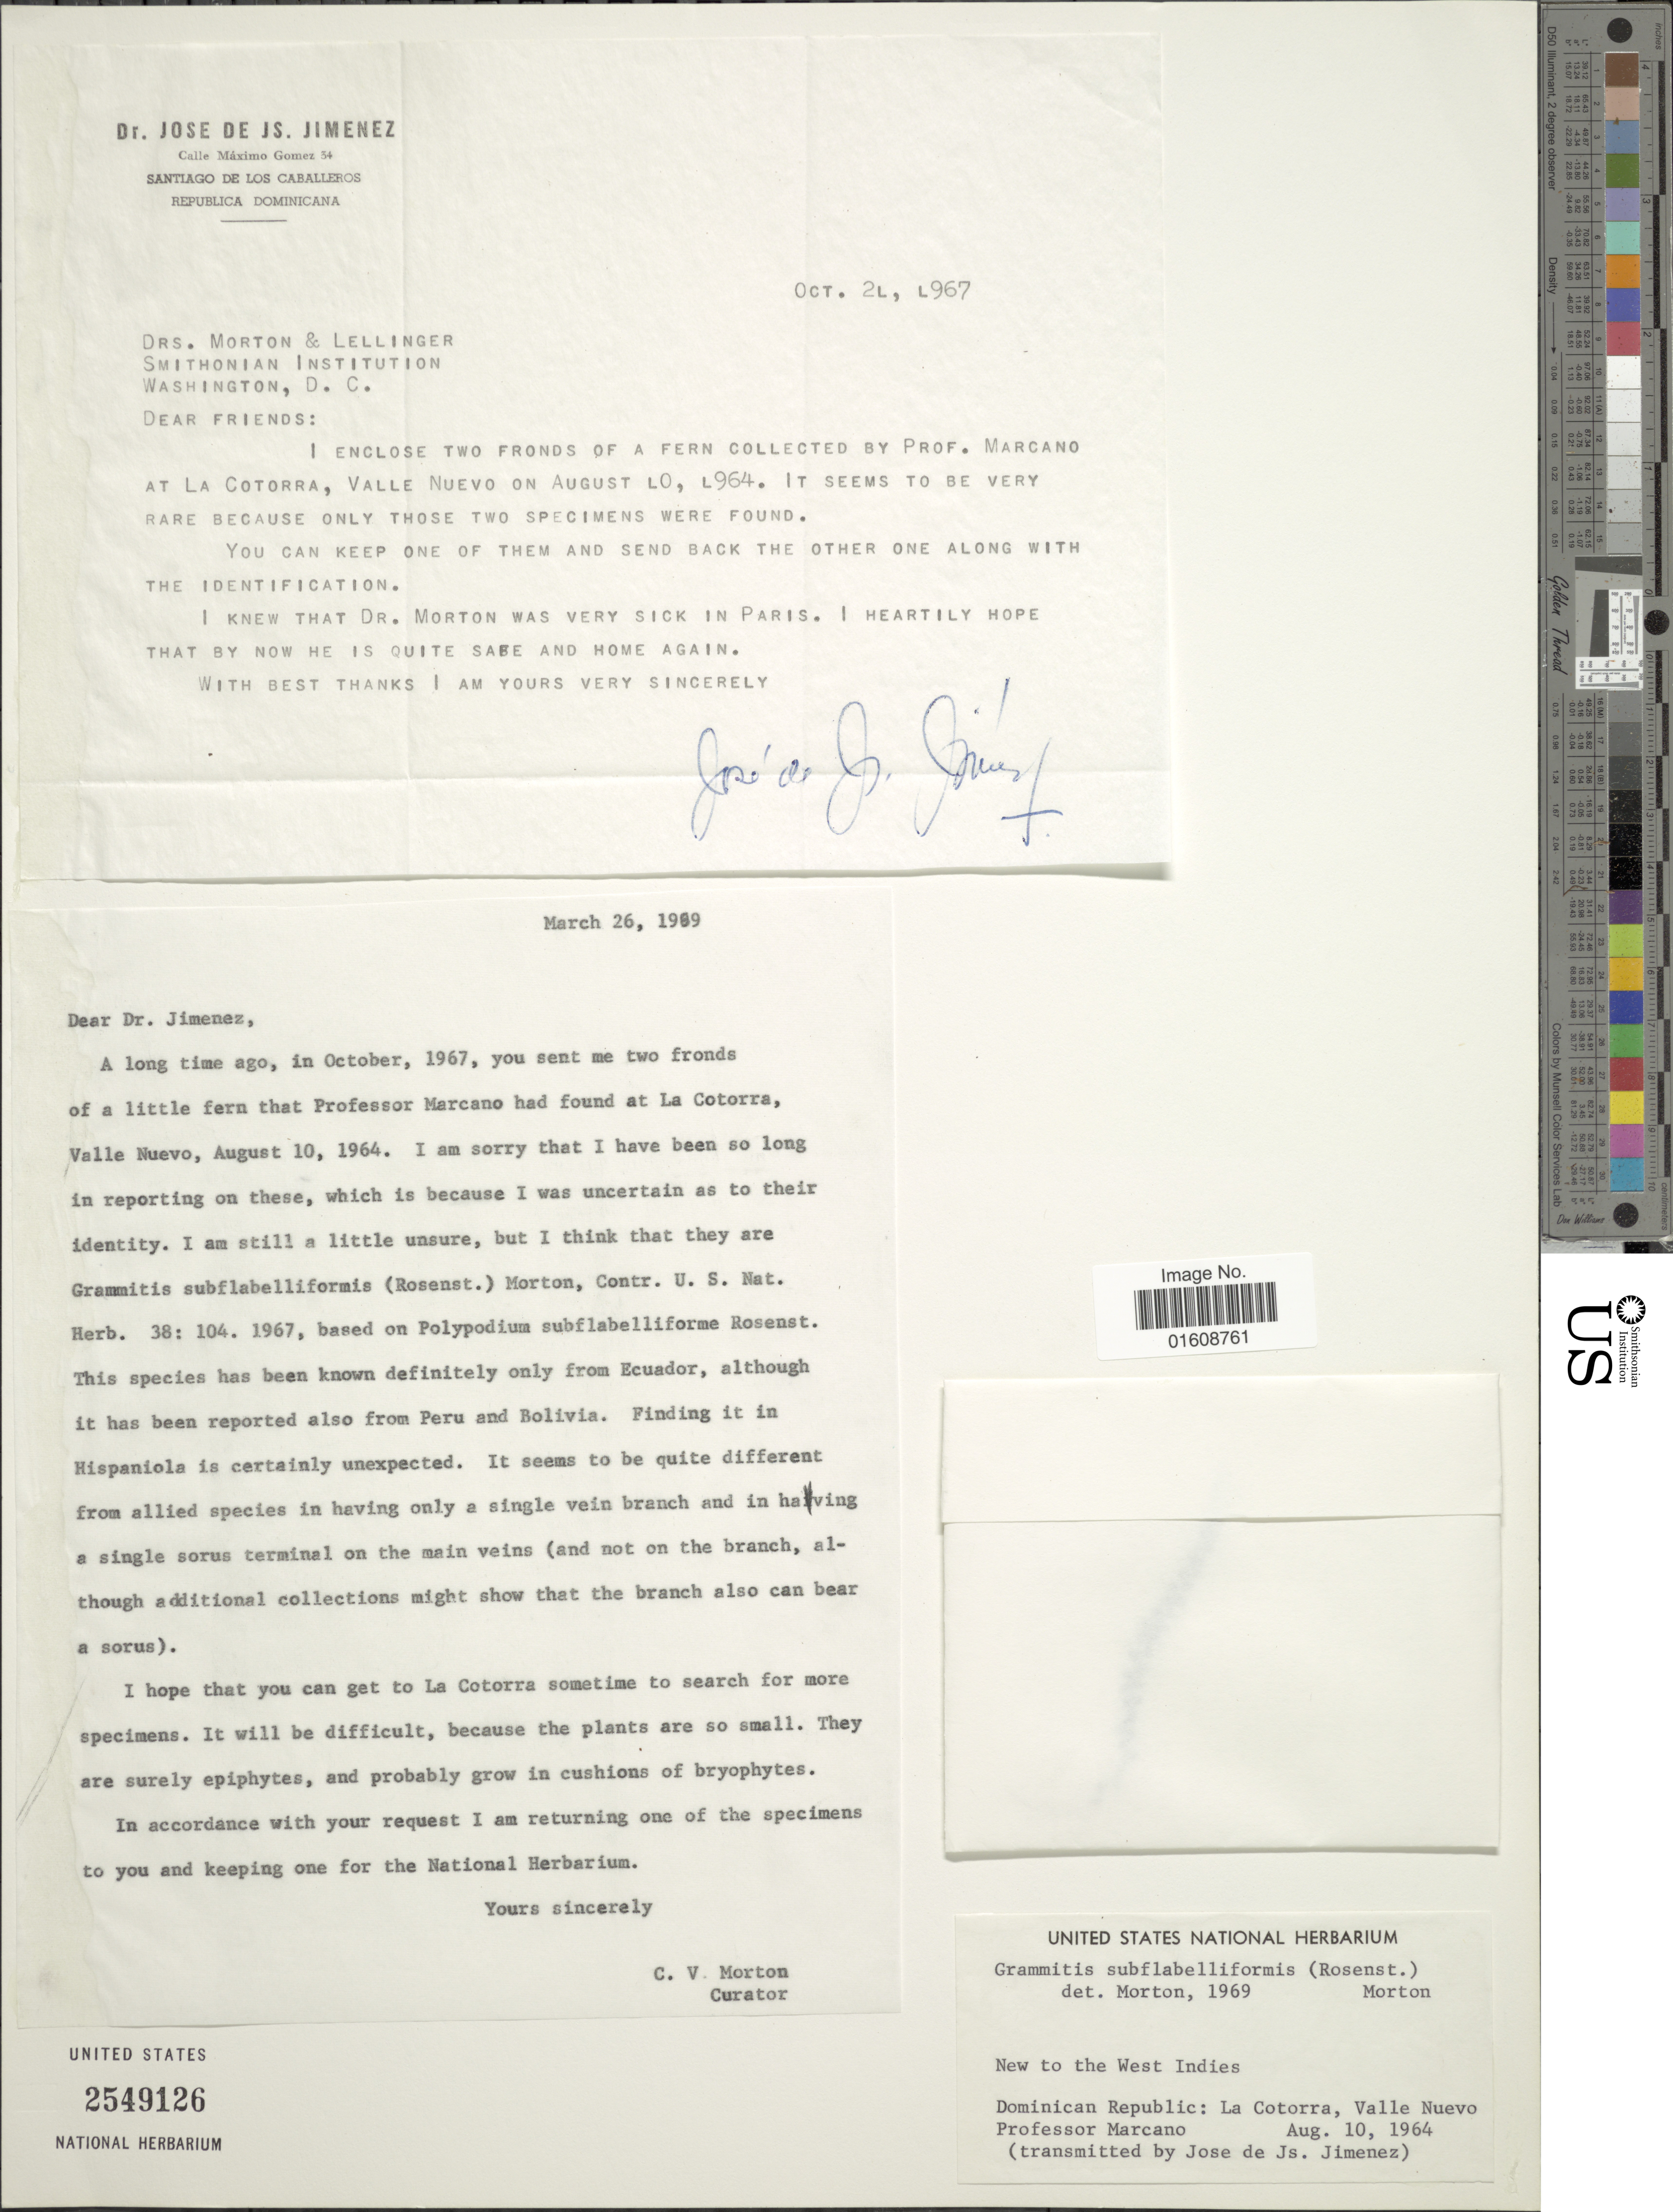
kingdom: Plantae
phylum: Tracheophyta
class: Polypodiopsida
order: Polypodiales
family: Polypodiaceae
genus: Alansmia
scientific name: Alansmia senilis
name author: (Fée) Moguel & M. Kessler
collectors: -. Marcano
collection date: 1964-08-10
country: Dominican Republic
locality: La Cotorra, Valle Nuevo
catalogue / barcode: US 2549126